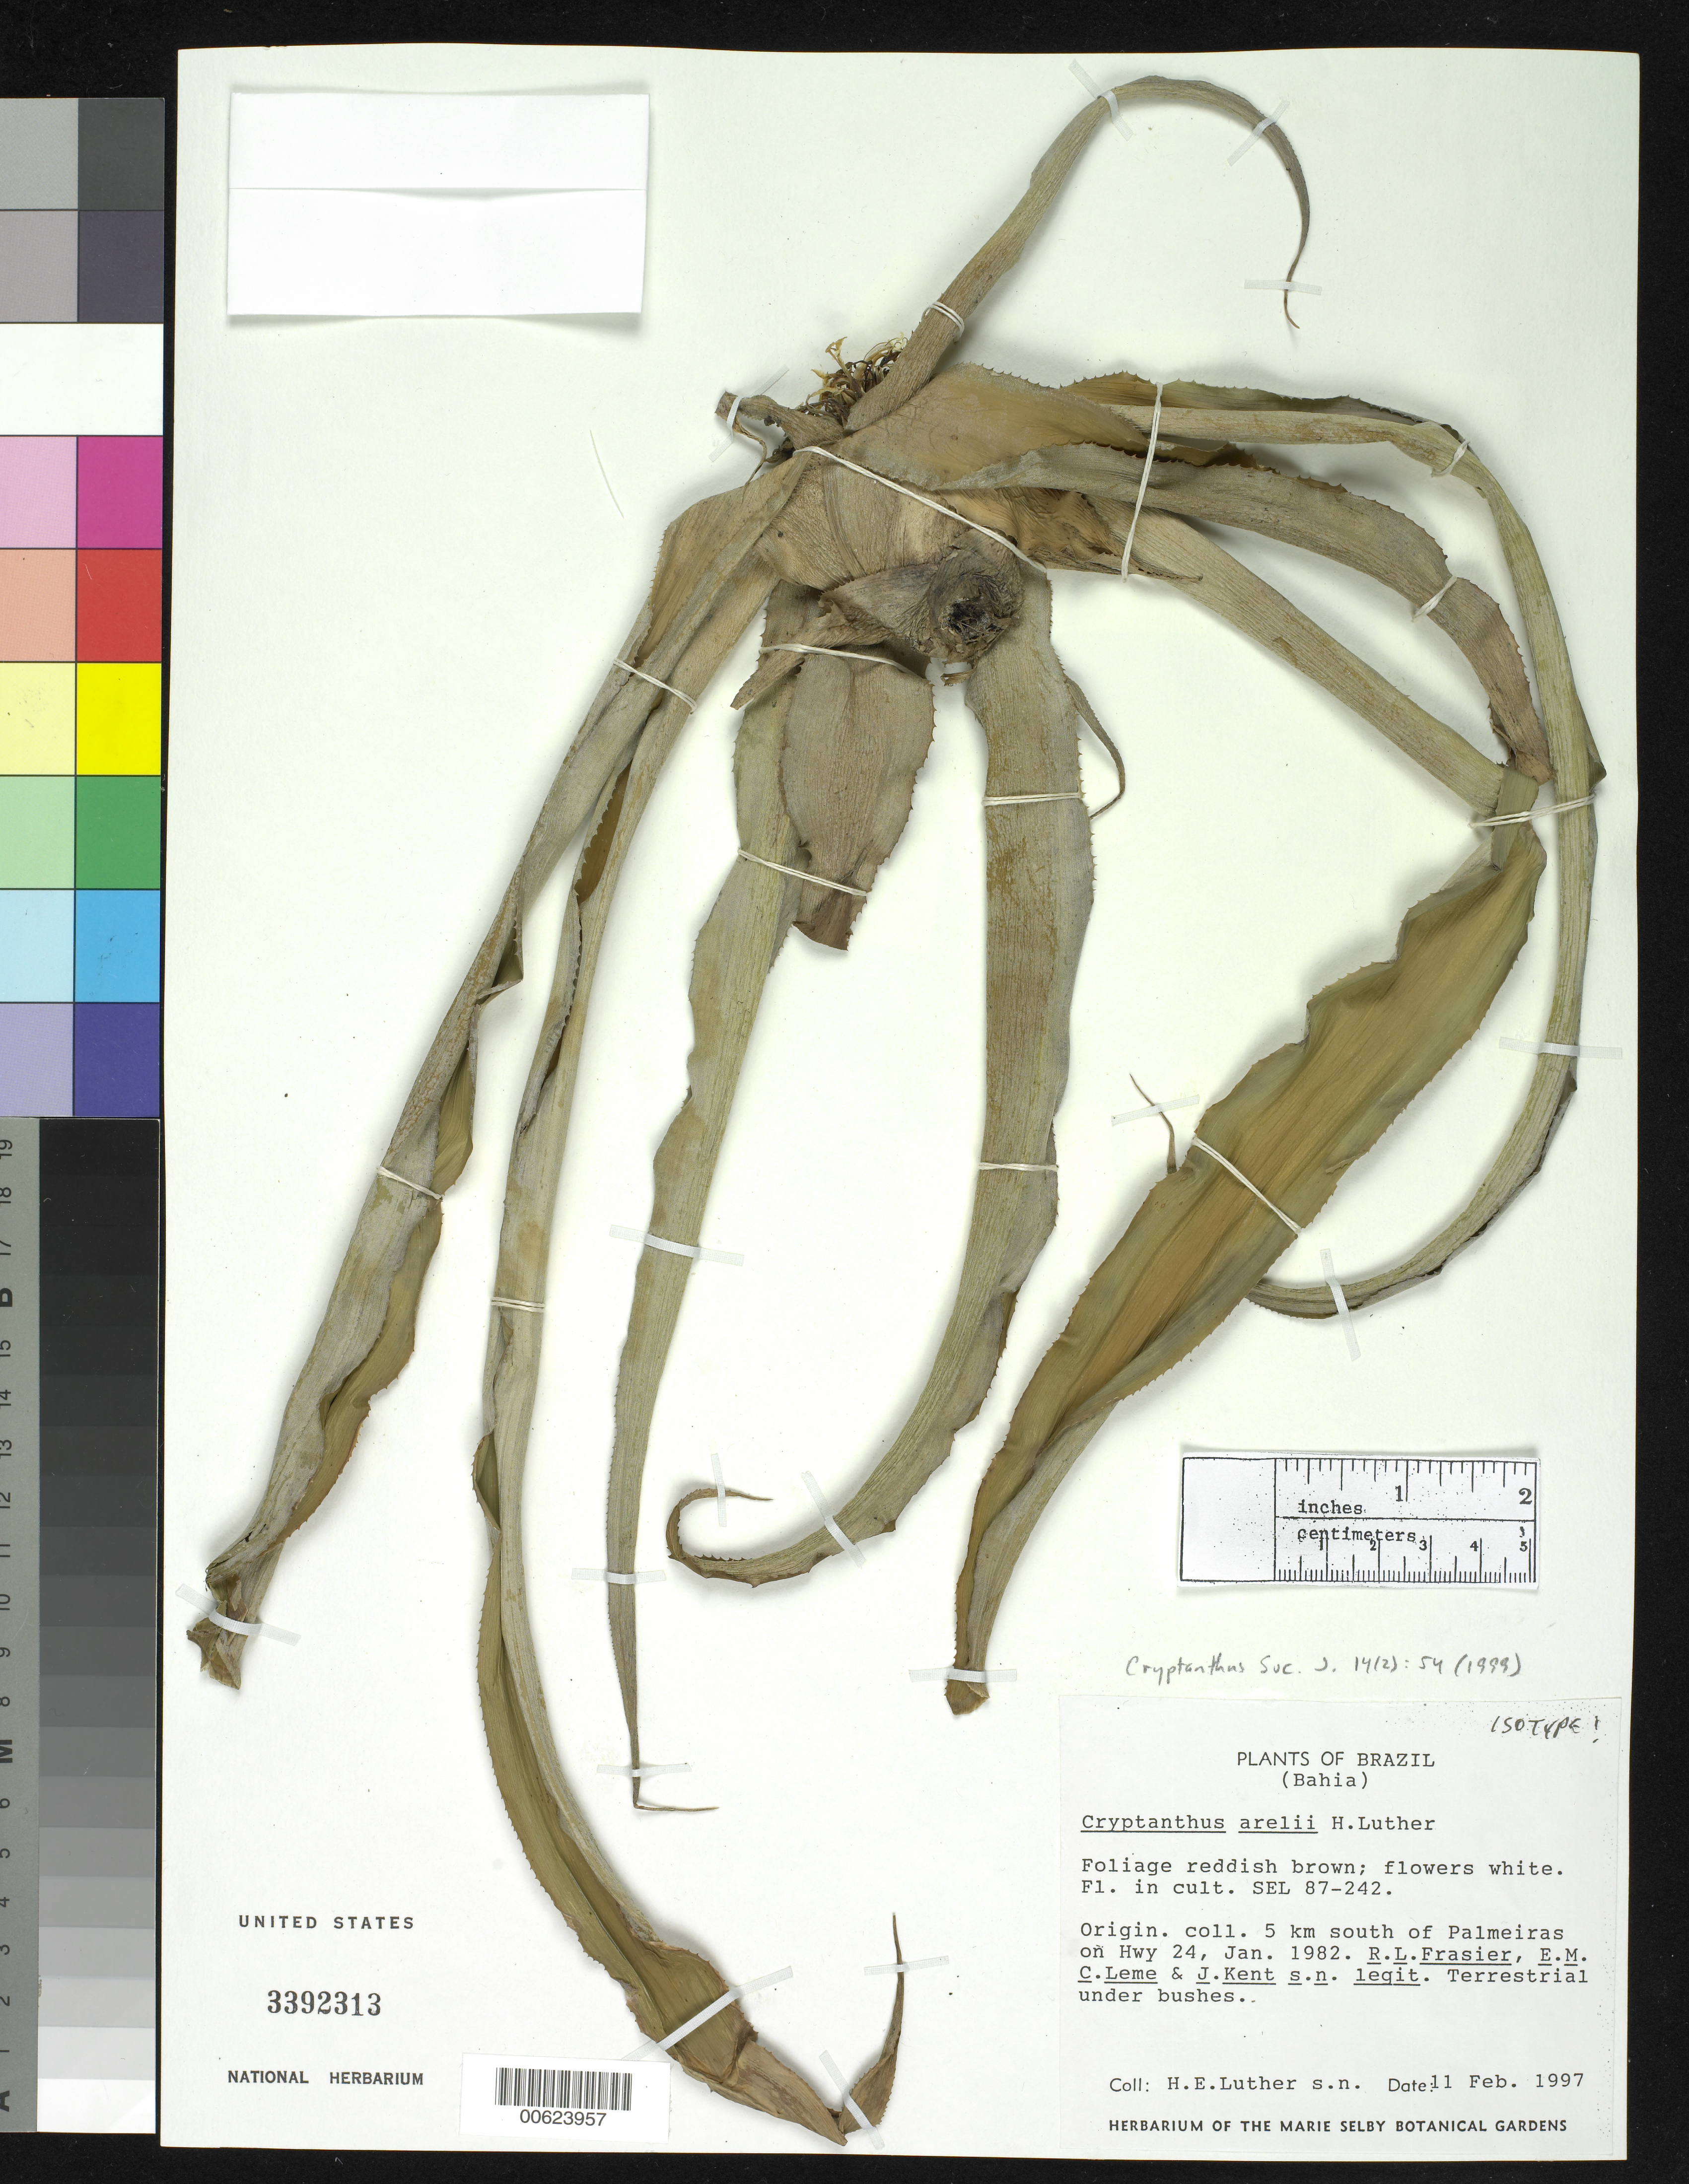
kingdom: Plantae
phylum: Tracheophyta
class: Liliopsida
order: Poales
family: Bromeliaceae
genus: Cryptanthus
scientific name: Cryptanthus arelii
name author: H. Luther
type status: Isotype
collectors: Harry E. Luther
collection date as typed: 11 Feb 1997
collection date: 1997-02-11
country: Brazil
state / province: Bahia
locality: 5 km S of Palmeiras on Hwy 24.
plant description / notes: Note: originally collected by R.L. Frasier, E.M.C. Leme & J. Kent s.n. on 24 Jan. 1982. Fl. in cult. SEL 87-242.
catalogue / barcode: US 3392313